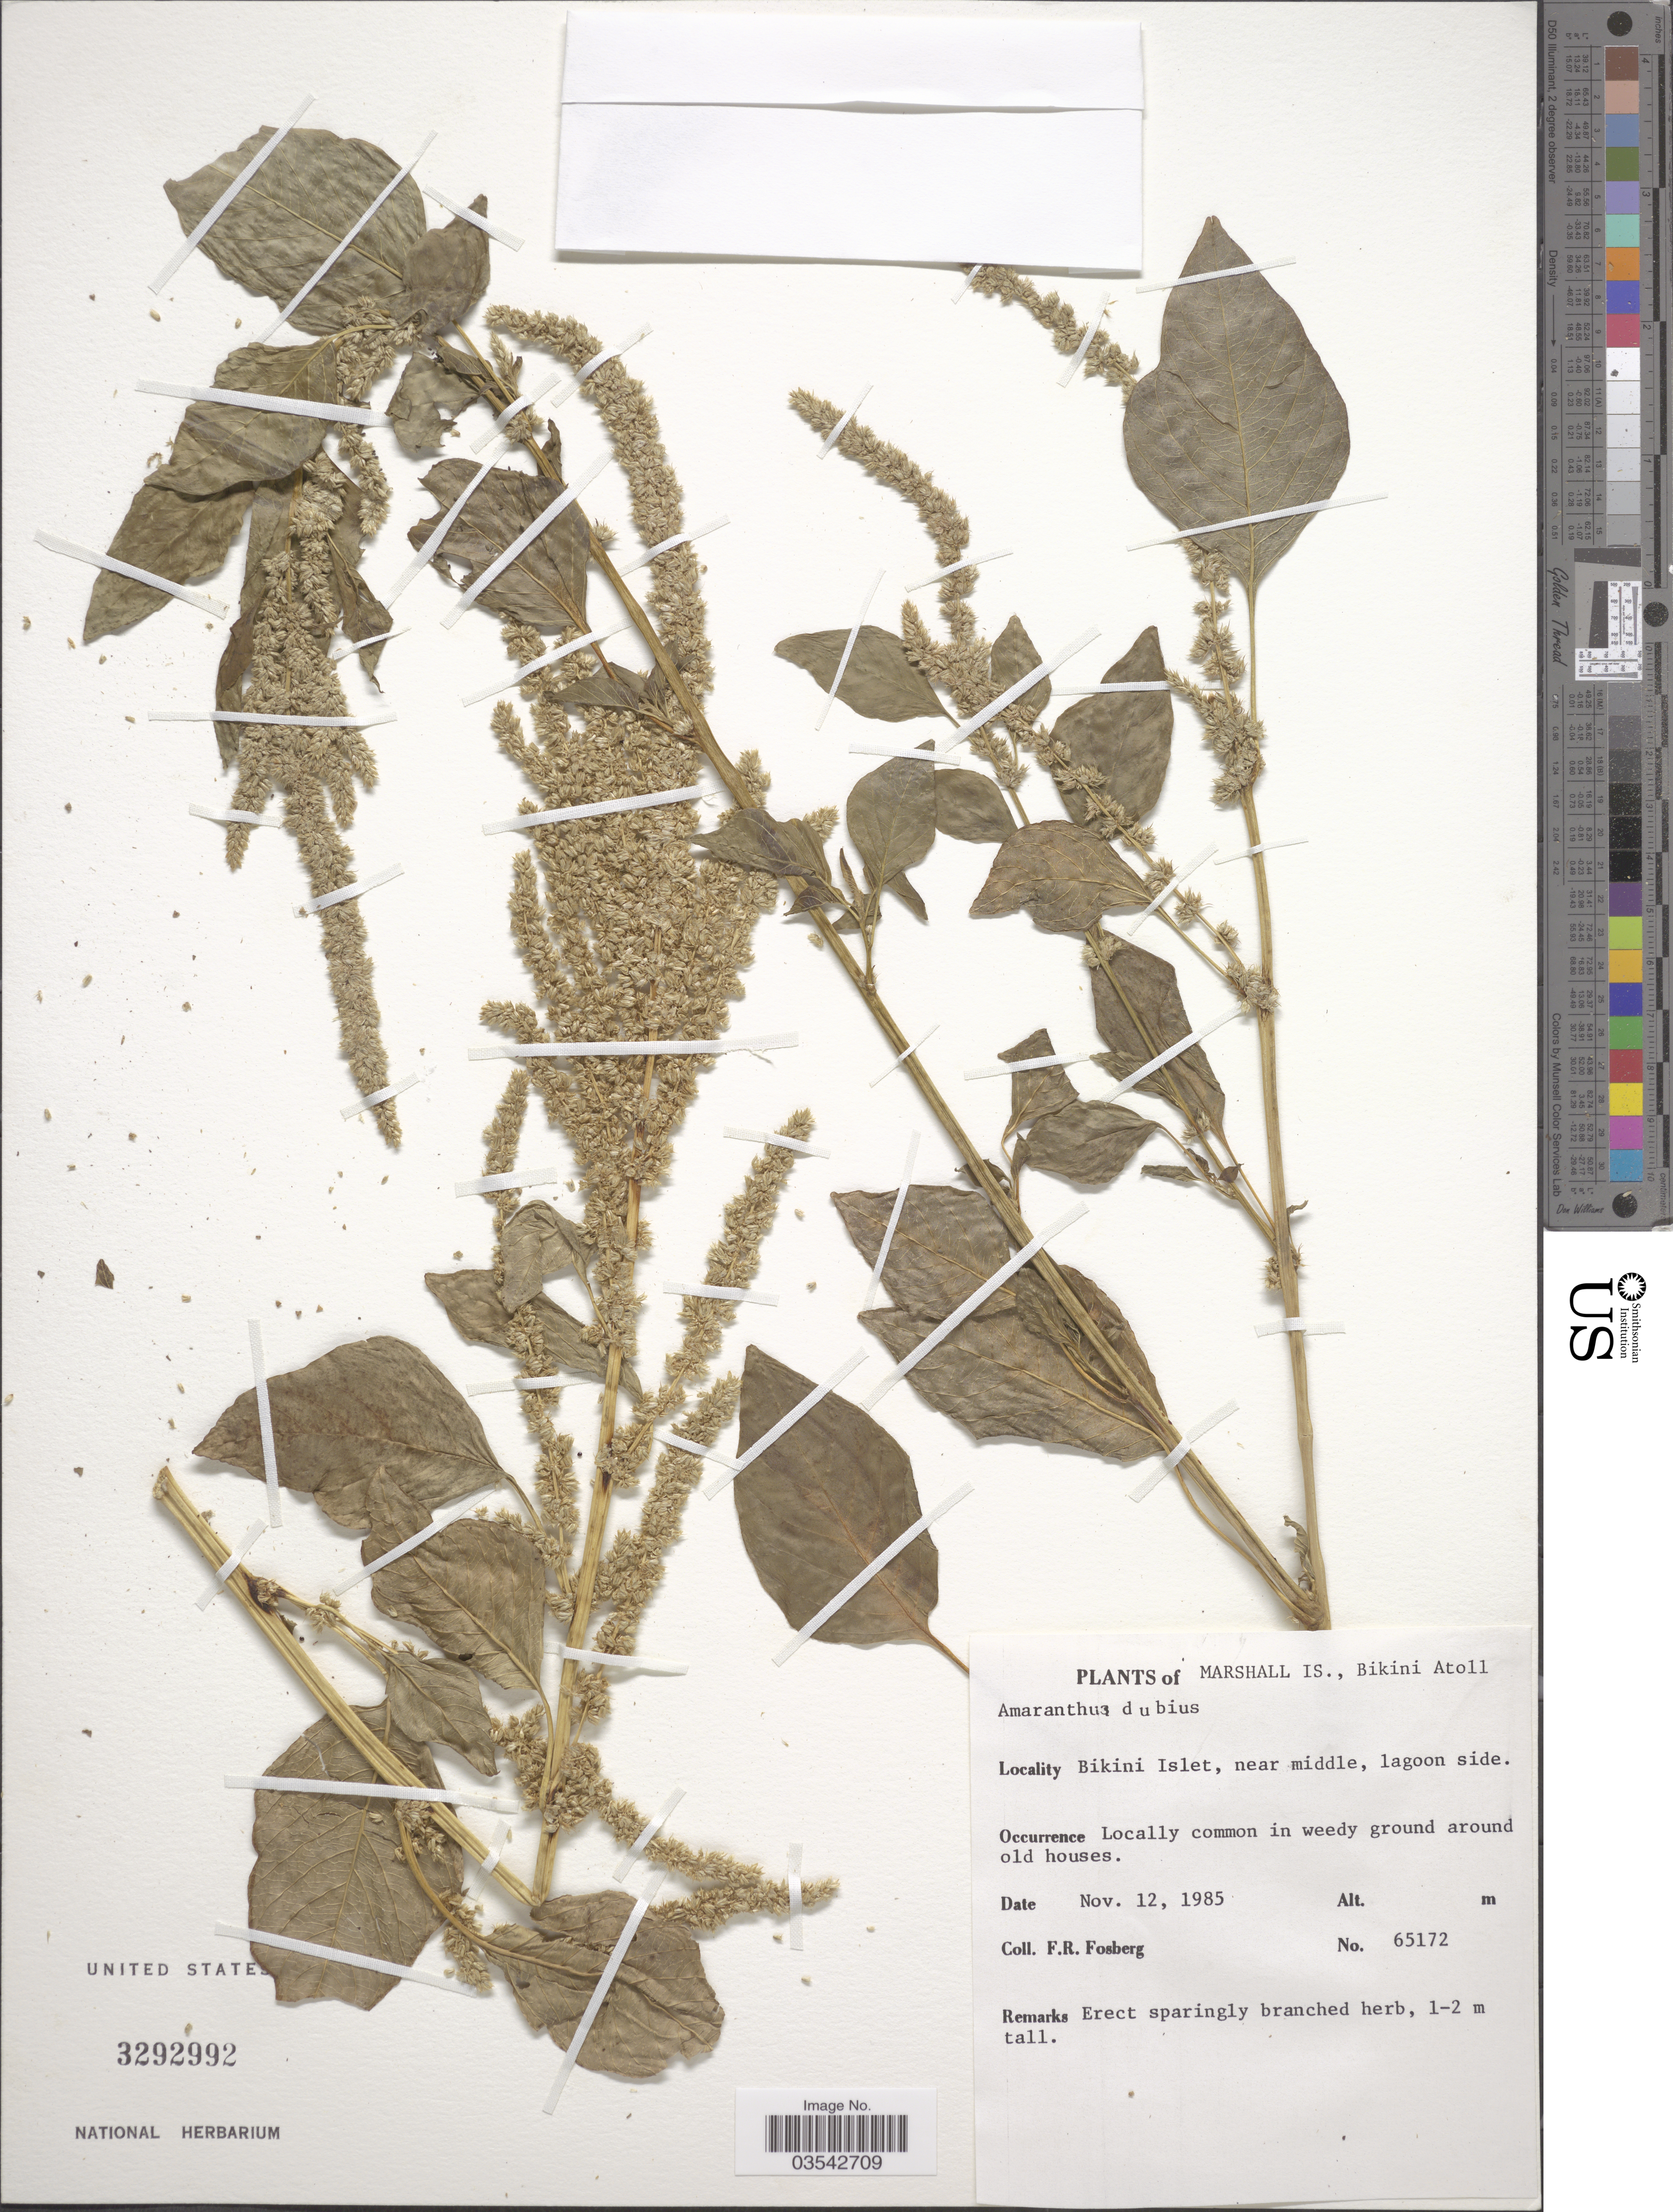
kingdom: Plantae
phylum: Tracheophyta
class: Magnoliopsida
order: Caryophyllales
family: Amaranthaceae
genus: Amaranthus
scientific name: Amaranthus dubius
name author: Mart. ex Thell.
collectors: F. R. Fosberg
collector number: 65172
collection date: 1985-11-12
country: Marshall Islands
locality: Bikini Atoll. Bikini Islet, near middle, lagoon side.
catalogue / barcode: US 3292992